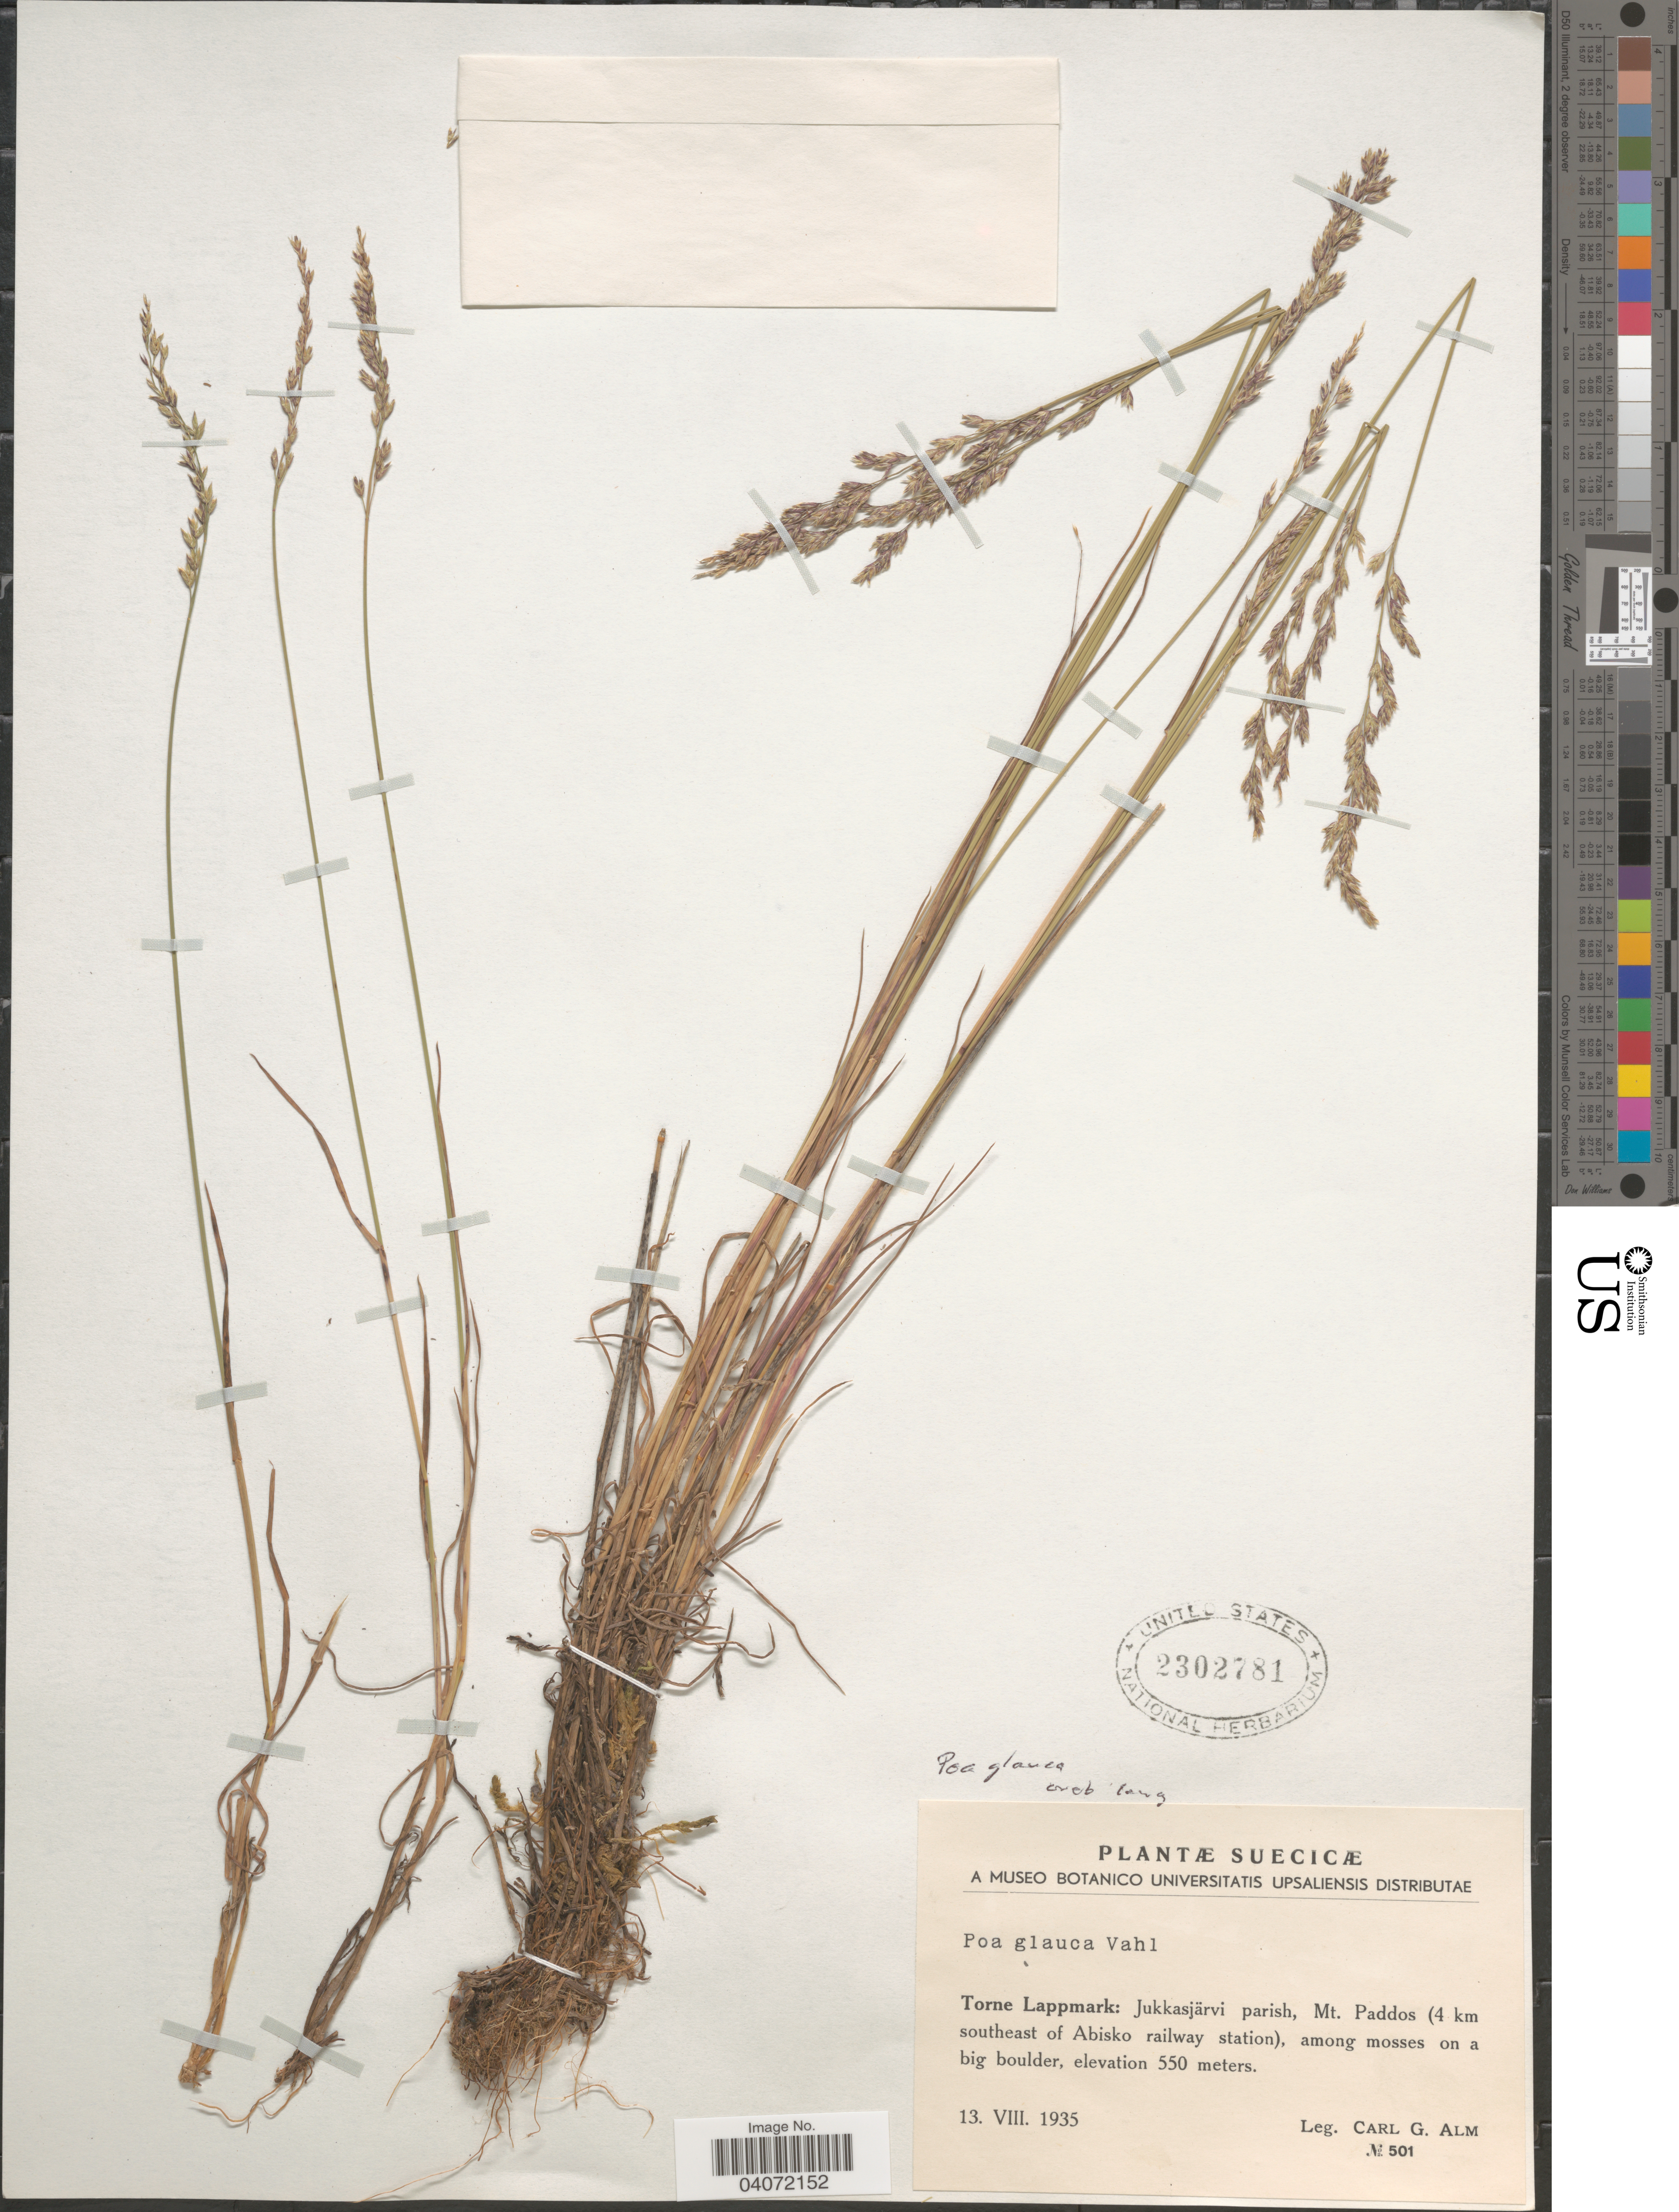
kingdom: Plantae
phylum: Tracheophyta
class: Liliopsida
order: Poales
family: Poaceae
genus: Poa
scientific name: Poa glauca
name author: Vahl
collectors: C. G. Alm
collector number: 501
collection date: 1935-08-13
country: Sweden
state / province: Norrbotten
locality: Suecicæ. Torne Lappmark: Jukkasjärvi parish, Mt. Paddos (4 km southeast of Abisko railway station), among mosses on a big boulder.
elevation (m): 550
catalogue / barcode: US 2302781